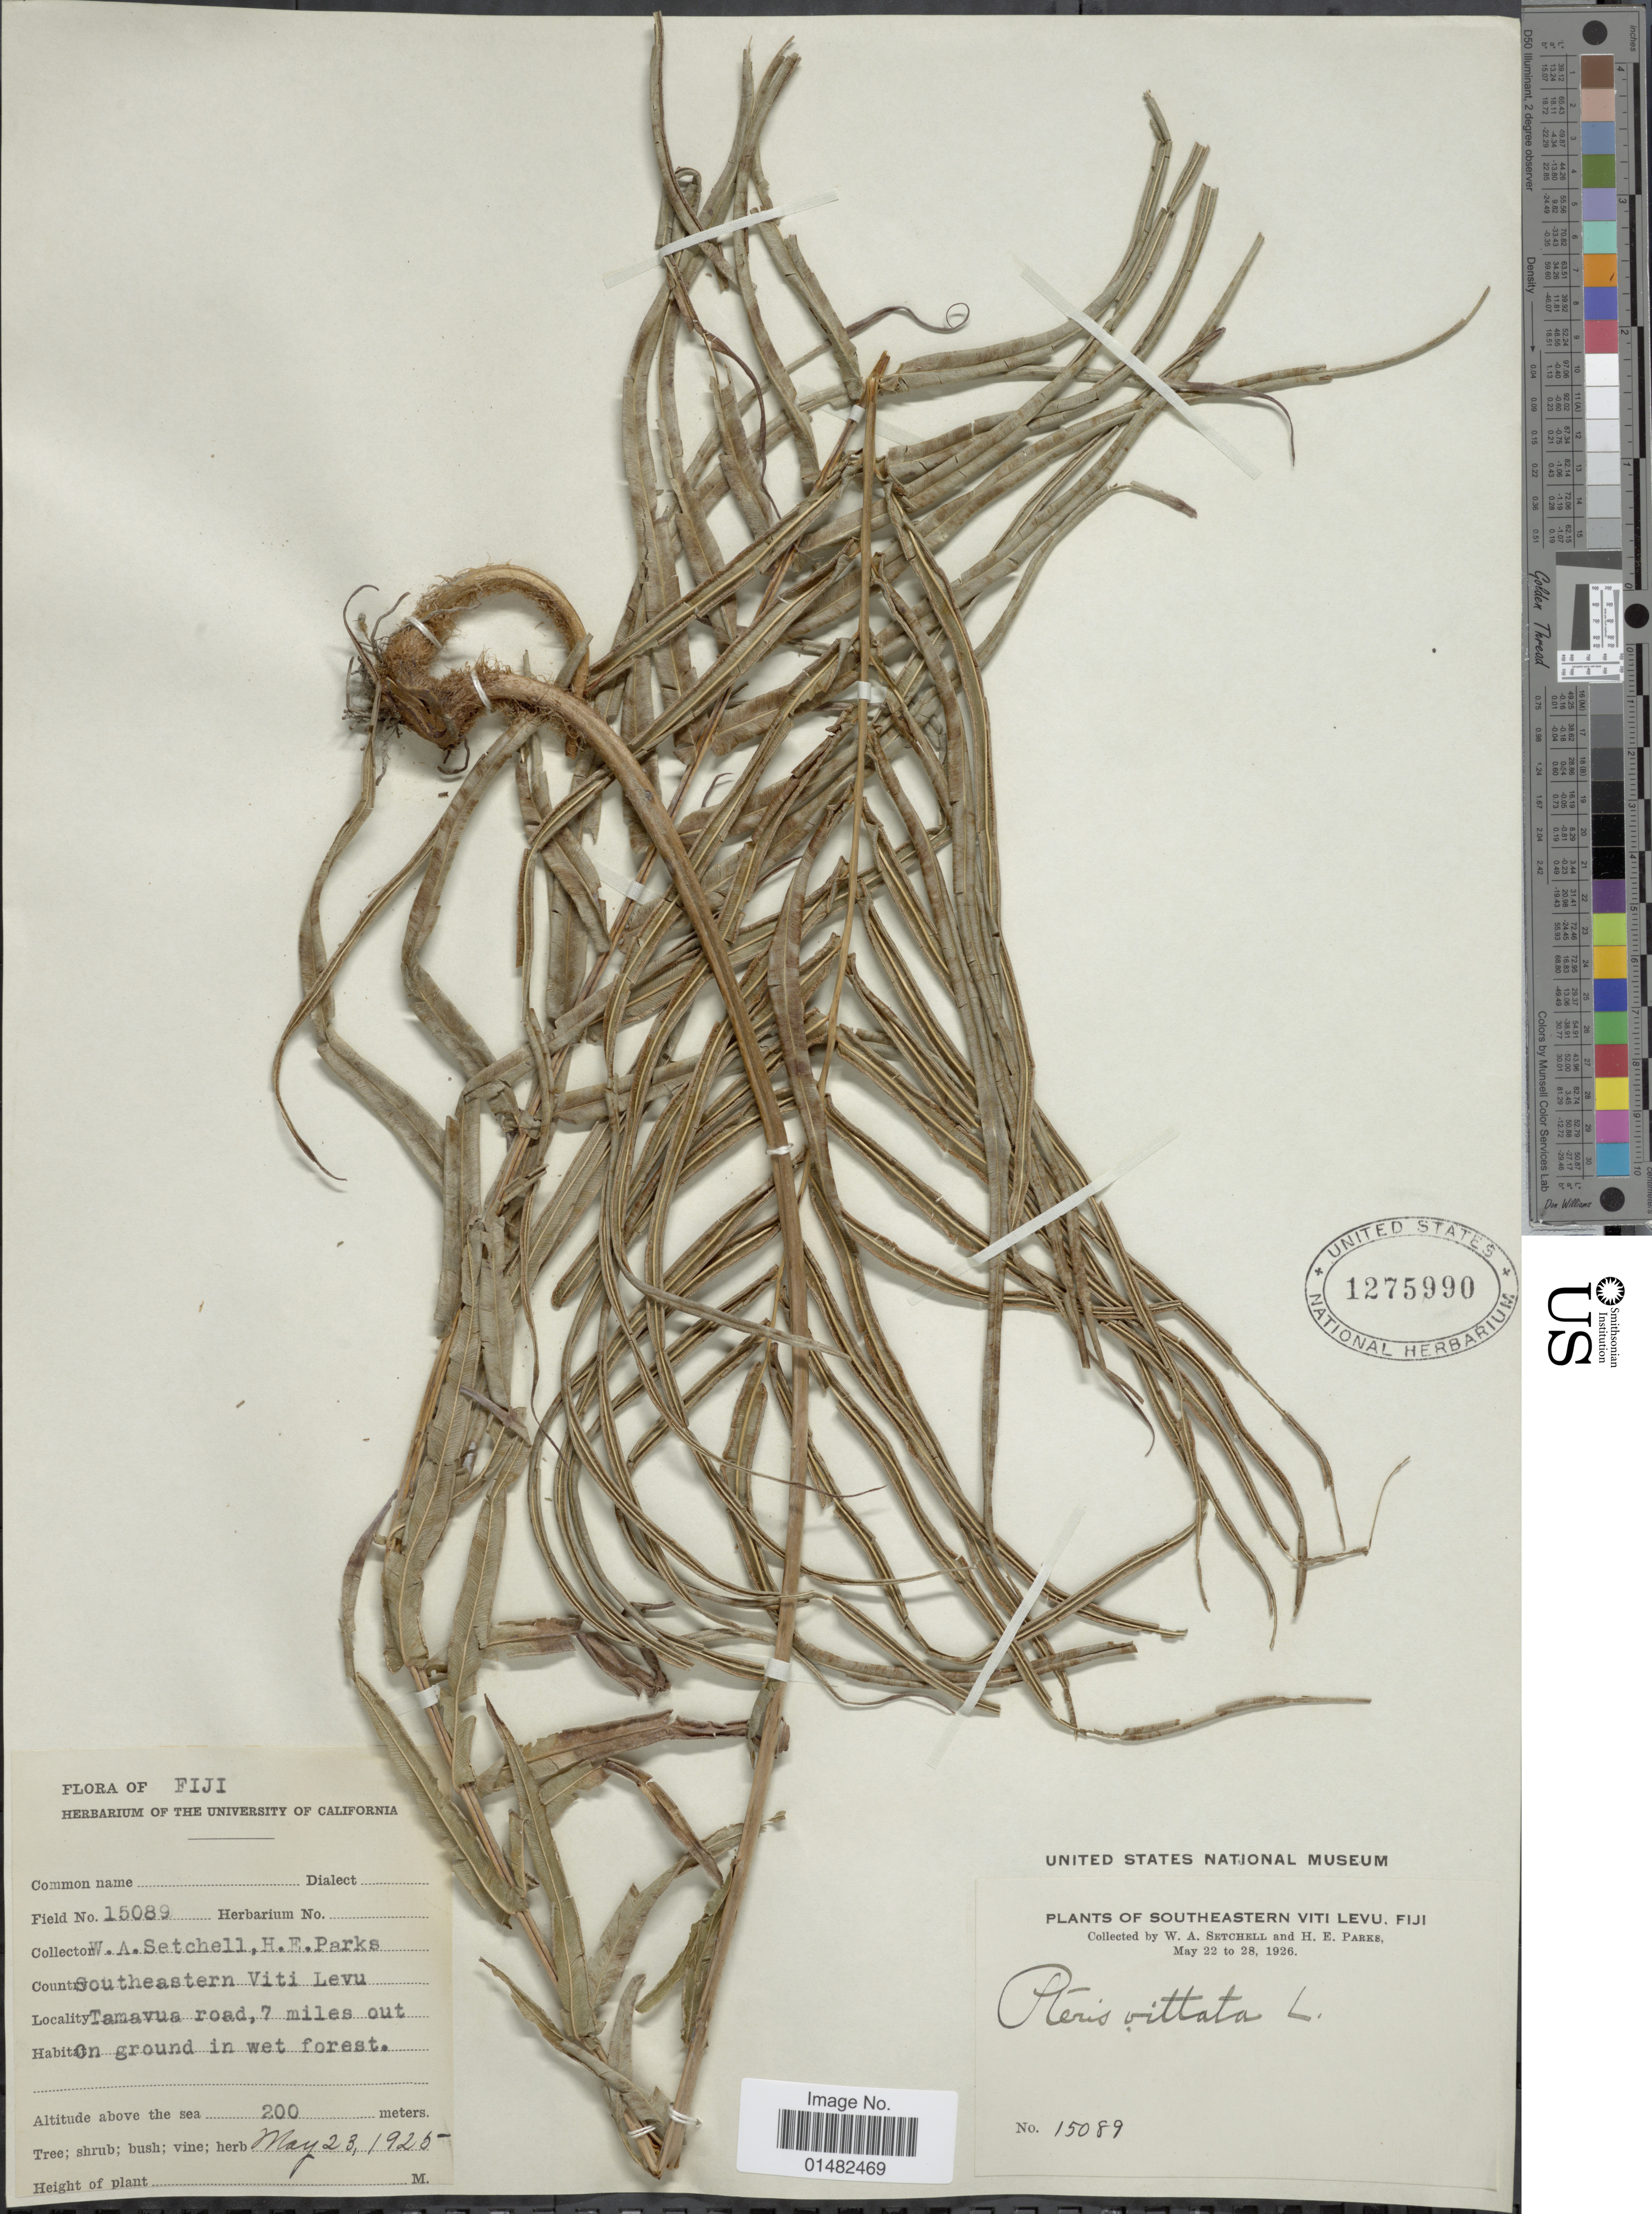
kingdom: Plantae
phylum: Tracheophyta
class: Polypodiopsida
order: Polypodiales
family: Pteridaceae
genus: Pteris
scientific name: Pteris vittata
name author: L.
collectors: W. Setchell & H. E. Parks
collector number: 15089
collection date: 1925-05-23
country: Fiji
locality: Southeastern Viti Levu, Tamavua road, 7 miles out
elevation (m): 200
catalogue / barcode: US 1275990